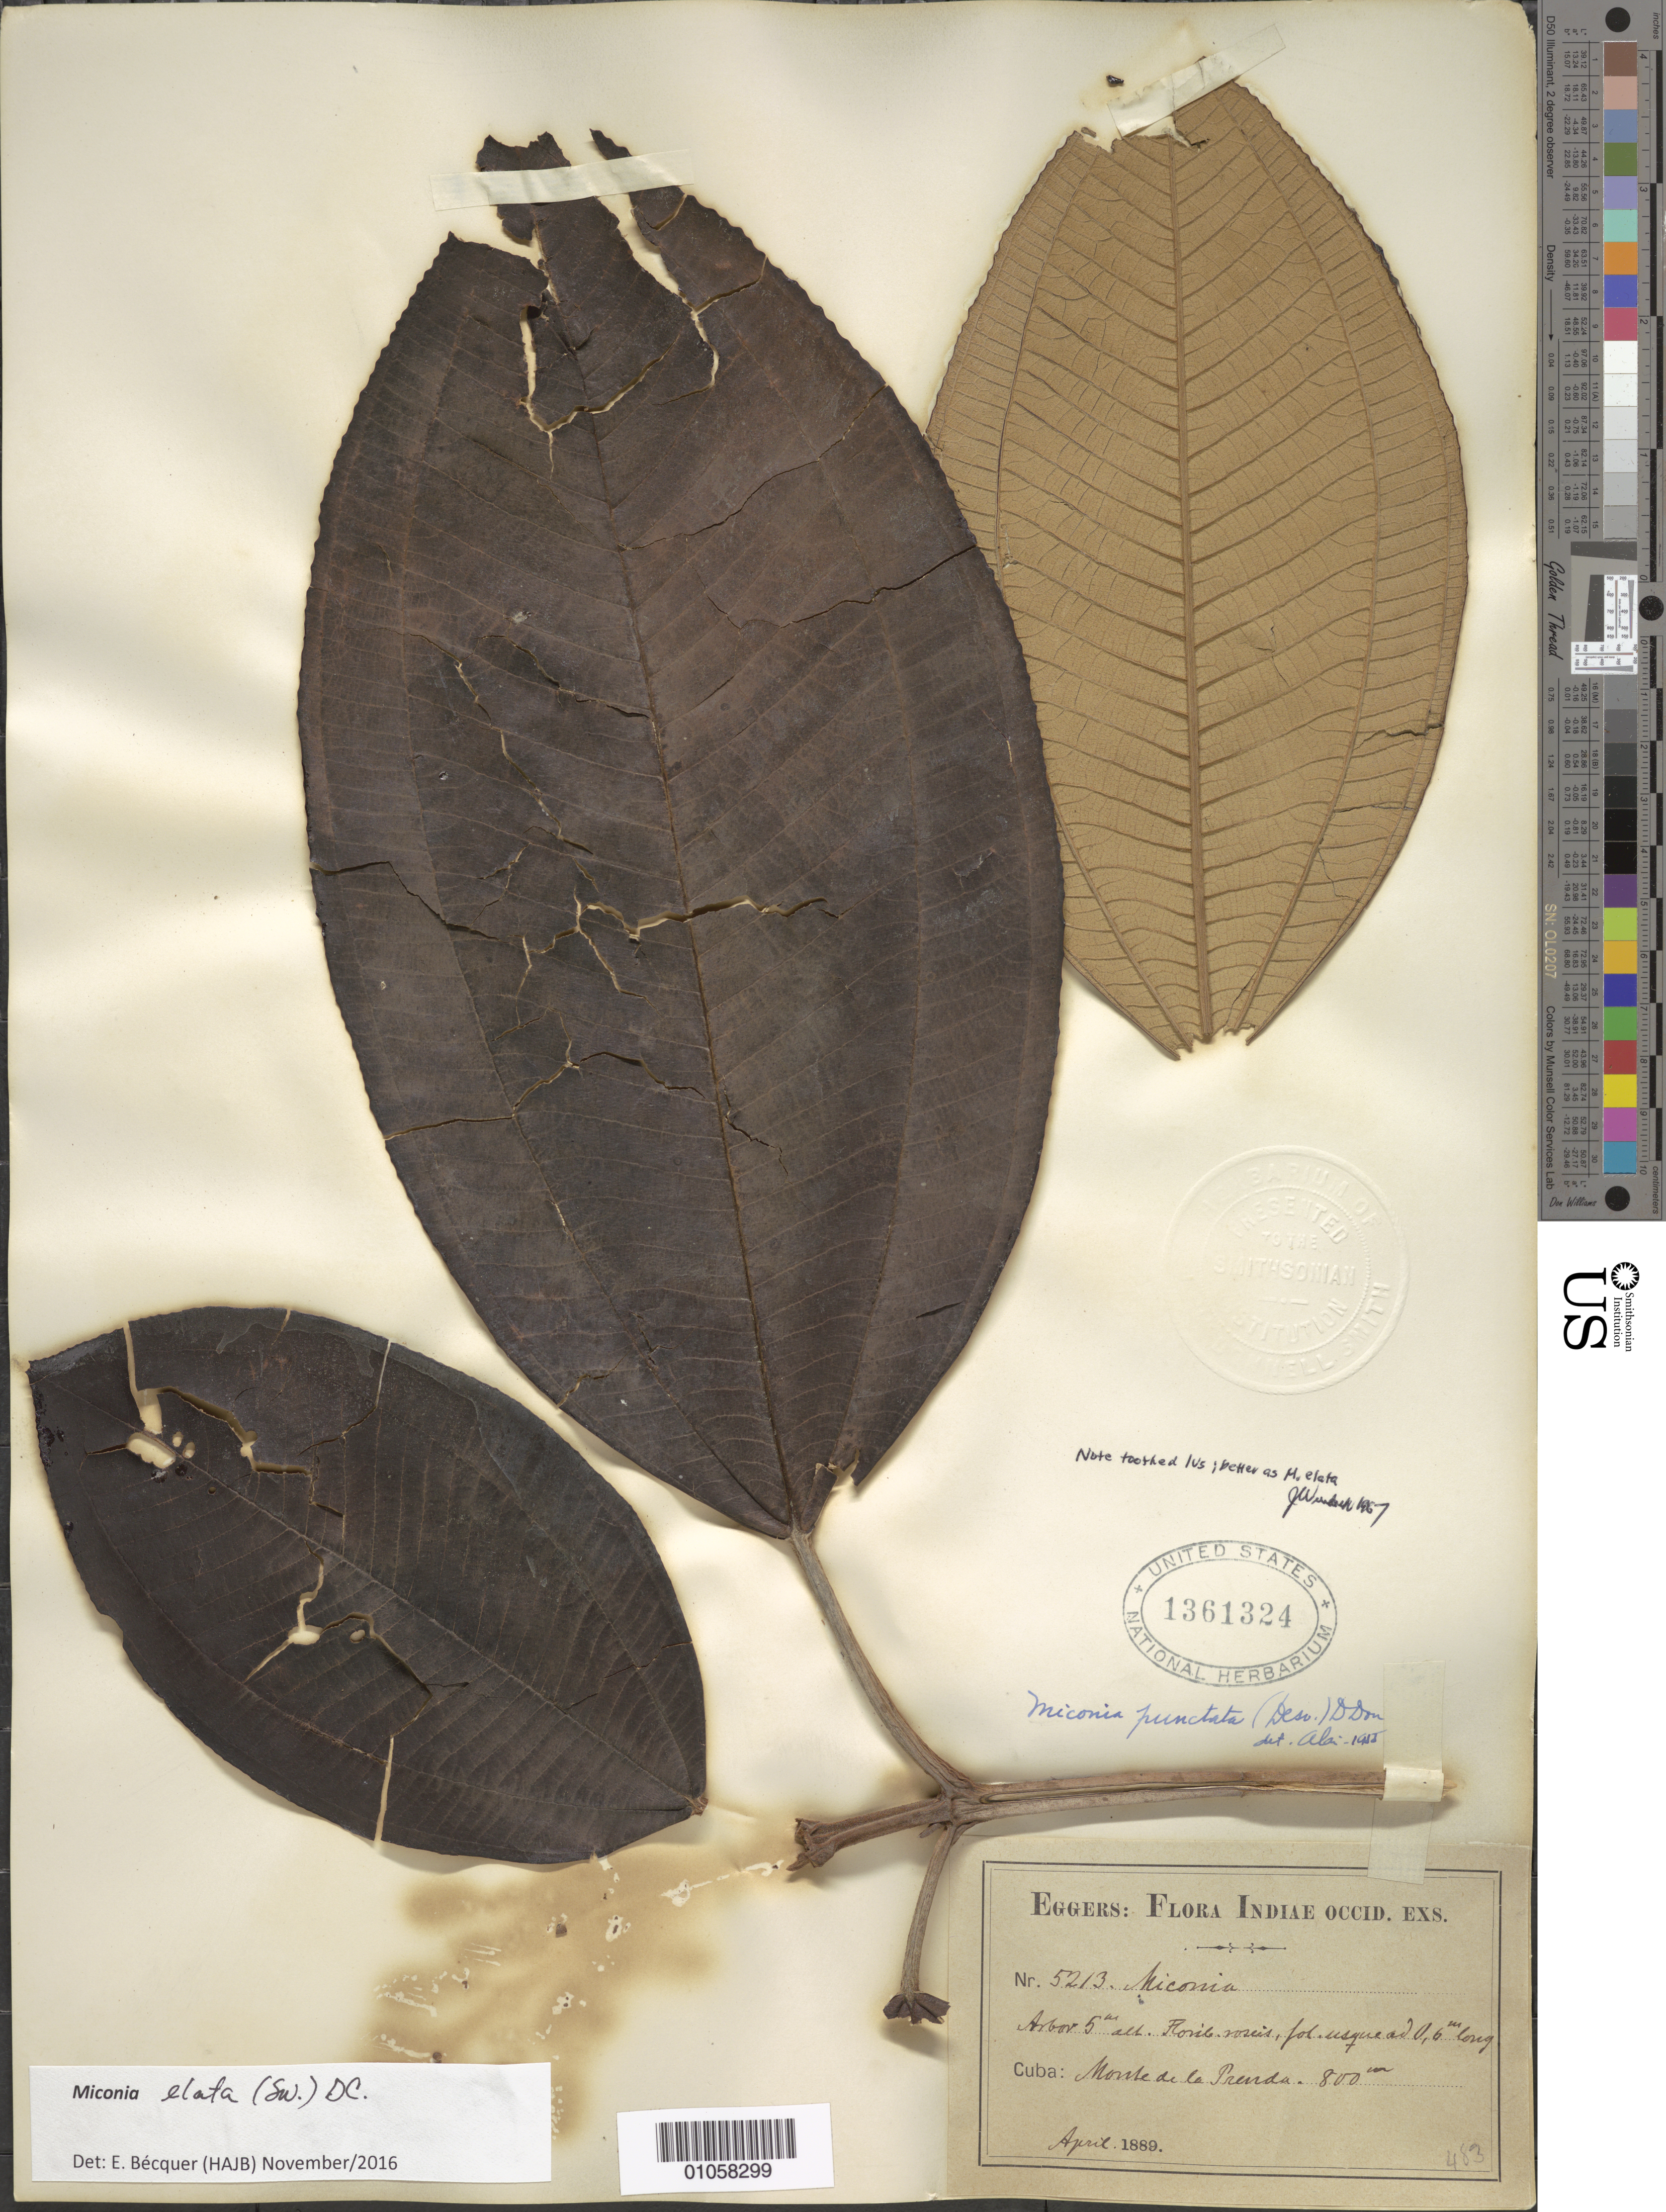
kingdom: Plantae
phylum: Tracheophyta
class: Magnoliopsida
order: Myrtales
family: Melastomataceae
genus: Miconia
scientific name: Miconia elata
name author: (Sw.) DC.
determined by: Bécquer Granados, E. R., (HAJB)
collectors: H. F. A. von Eggers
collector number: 5213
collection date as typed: Apr 1889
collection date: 1889-04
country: Cuba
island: Cuba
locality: Monte de la Prenda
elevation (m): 800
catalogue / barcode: US 1361324